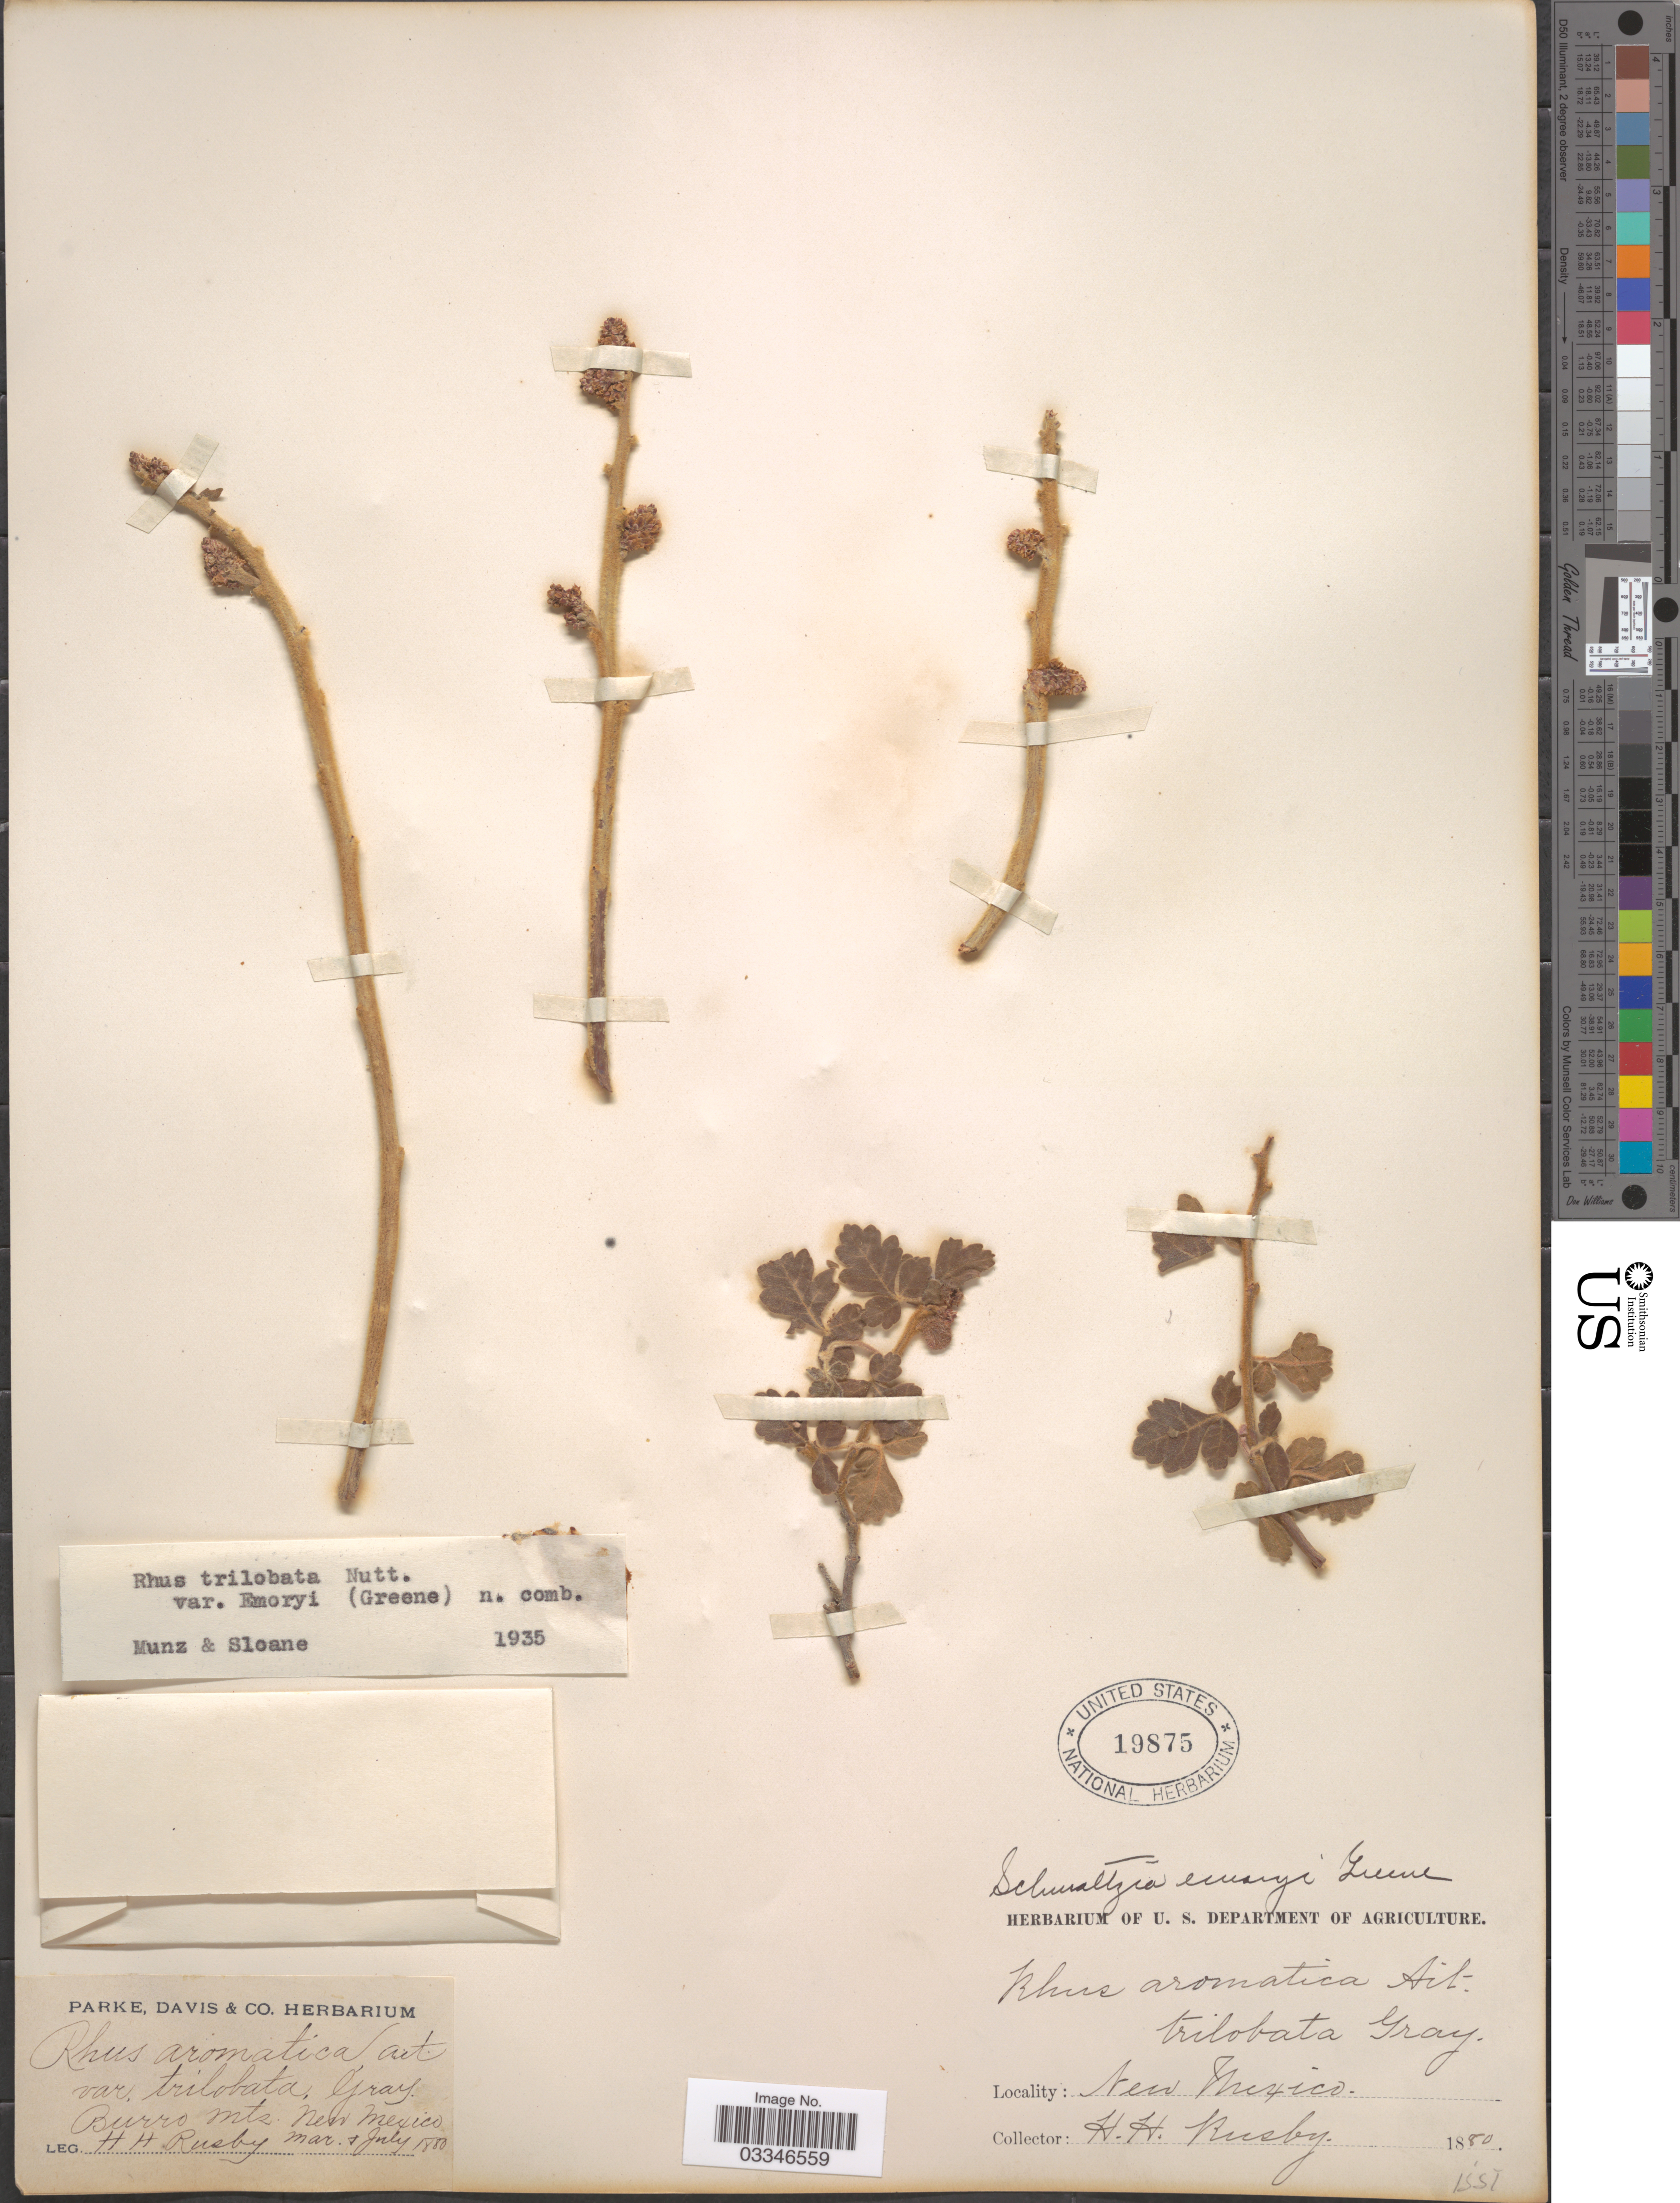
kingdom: Plantae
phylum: Tracheophyta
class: Magnoliopsida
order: Sapindales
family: Anacardiaceae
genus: Rhus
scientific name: Rhus trilobata var. pilosissima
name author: Engl.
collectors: H. H. Rusby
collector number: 1551*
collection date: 1880-03/1880-07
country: United States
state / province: New Mexico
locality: Burro Mts.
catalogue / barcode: US 19875